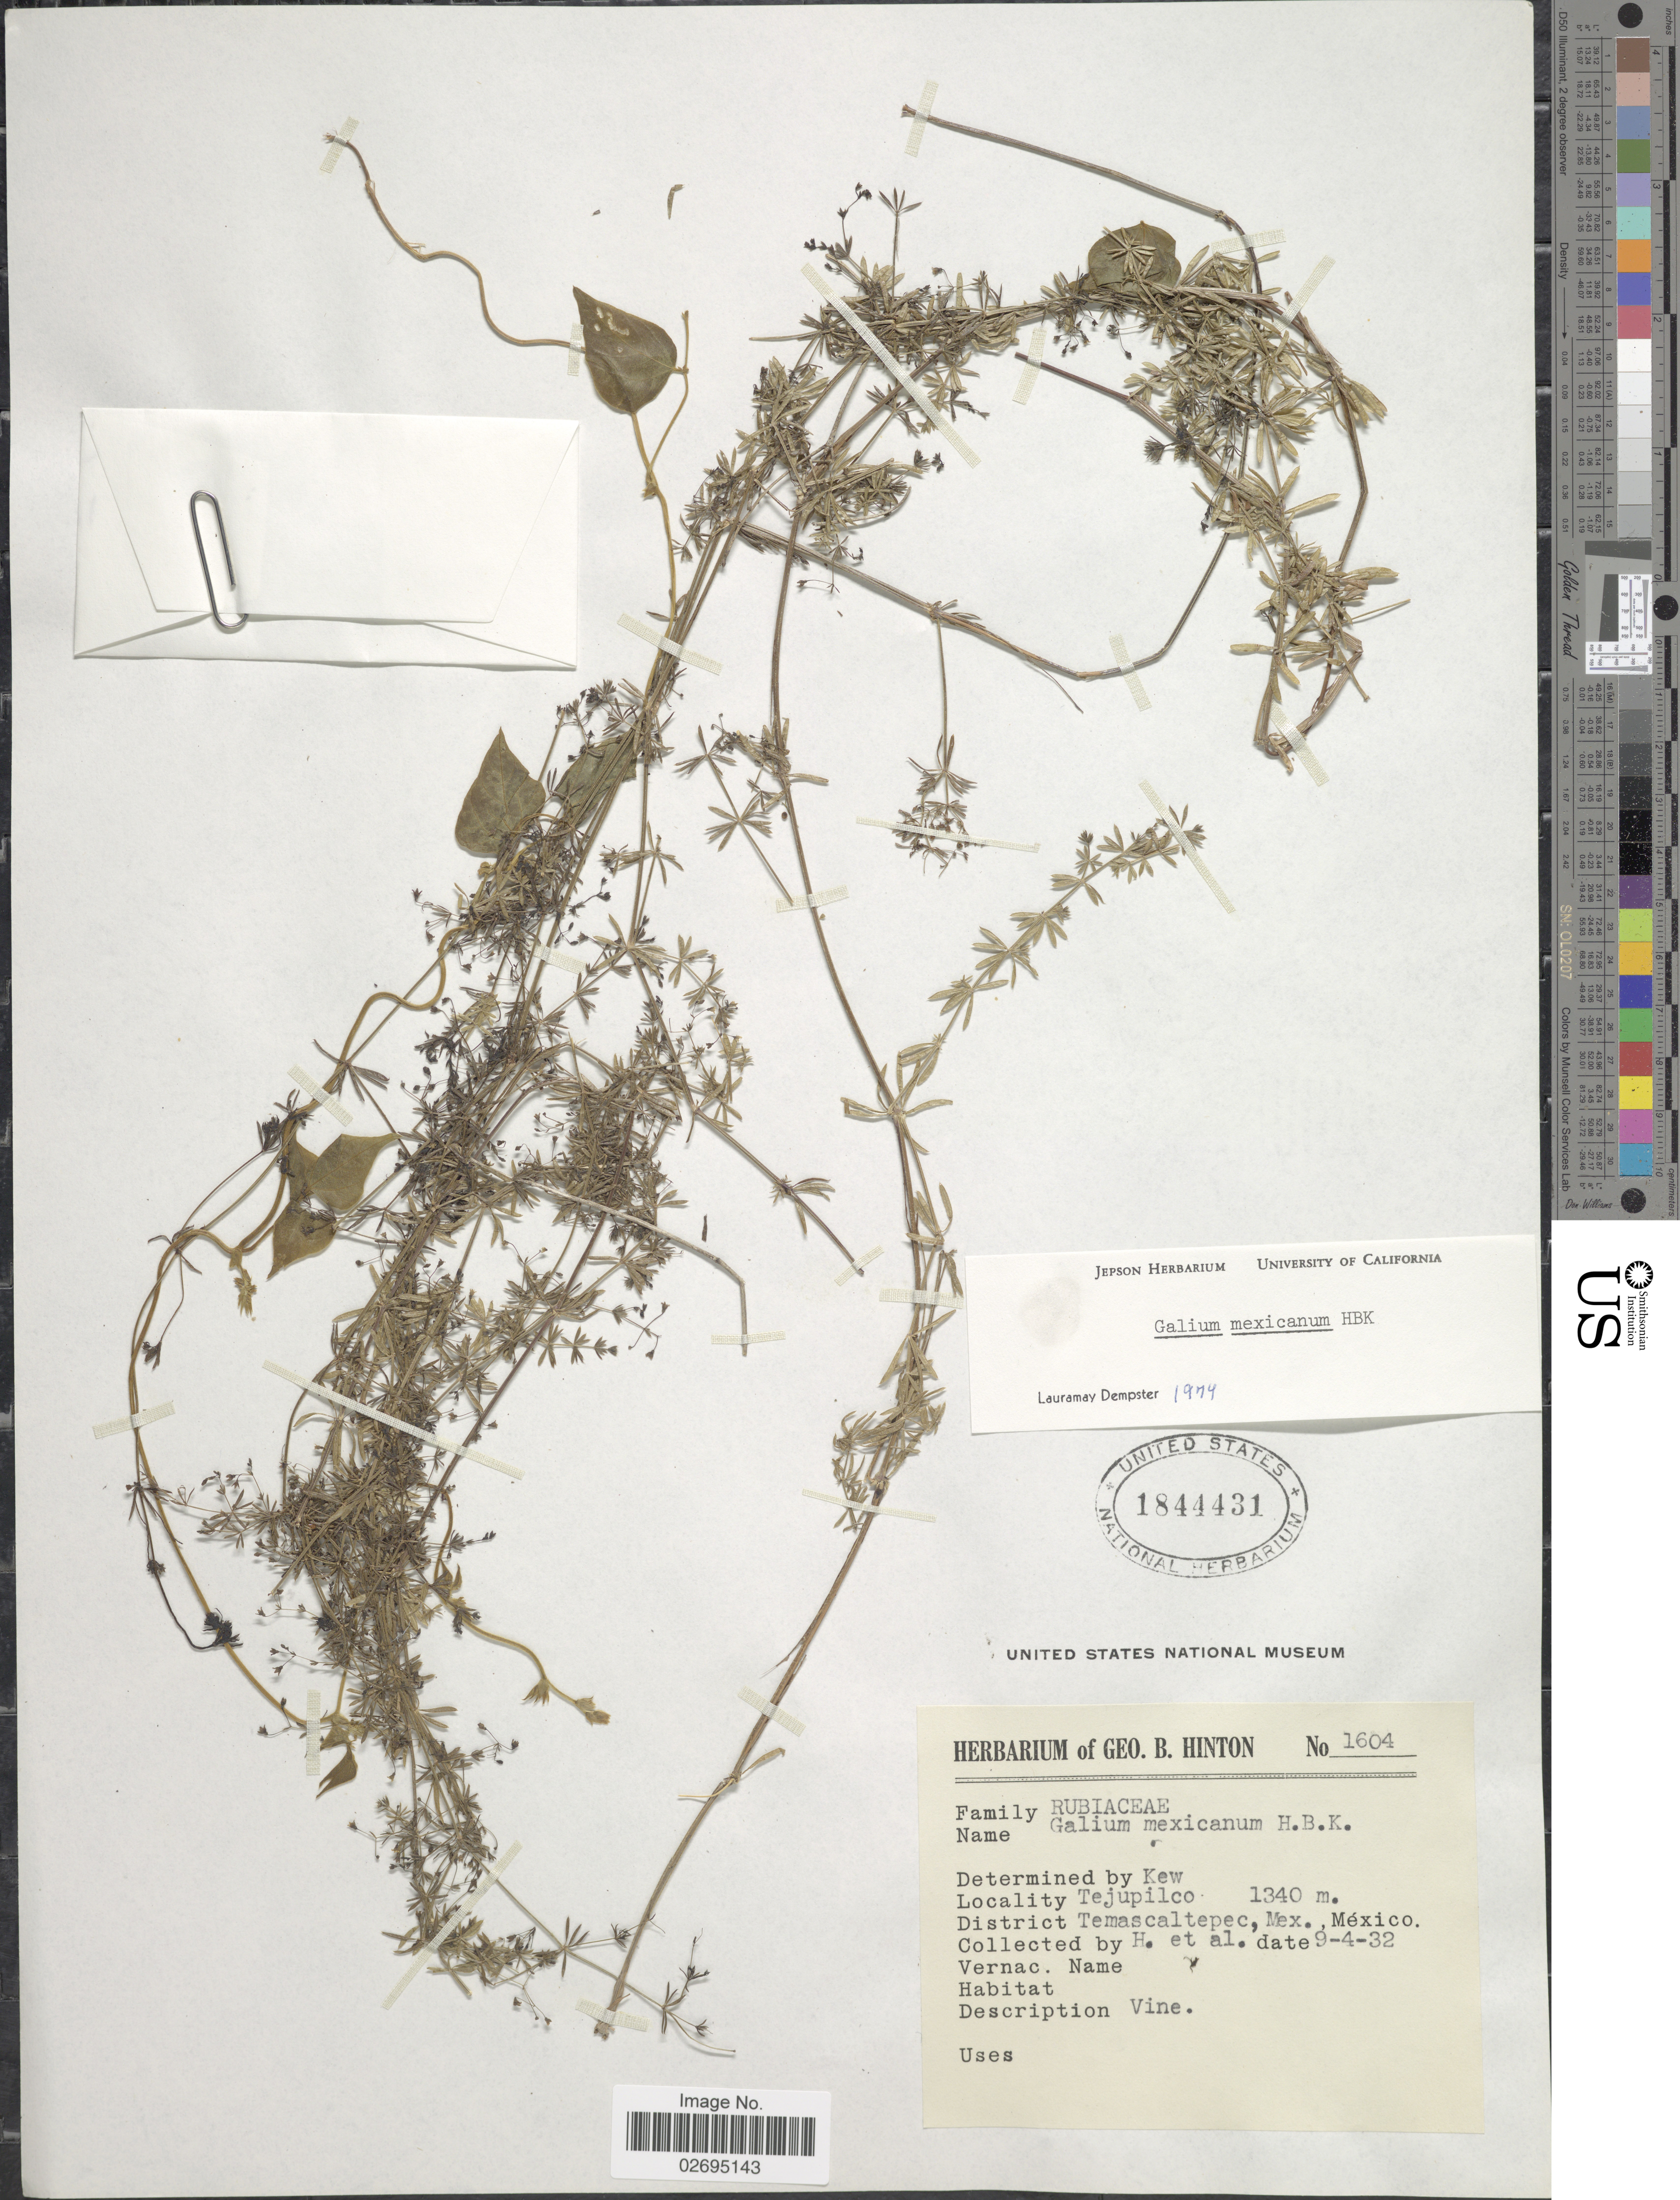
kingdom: Plantae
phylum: Tracheophyta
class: Magnoliopsida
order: Gentianales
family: Rubiaceae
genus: Galium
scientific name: Galium mexicanum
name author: Kunth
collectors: G. B. Hinton & et al.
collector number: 1604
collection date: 1932-09-04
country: Mexico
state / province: México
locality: Tejupilco. District Temascaltepec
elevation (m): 1340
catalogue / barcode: US 1844431